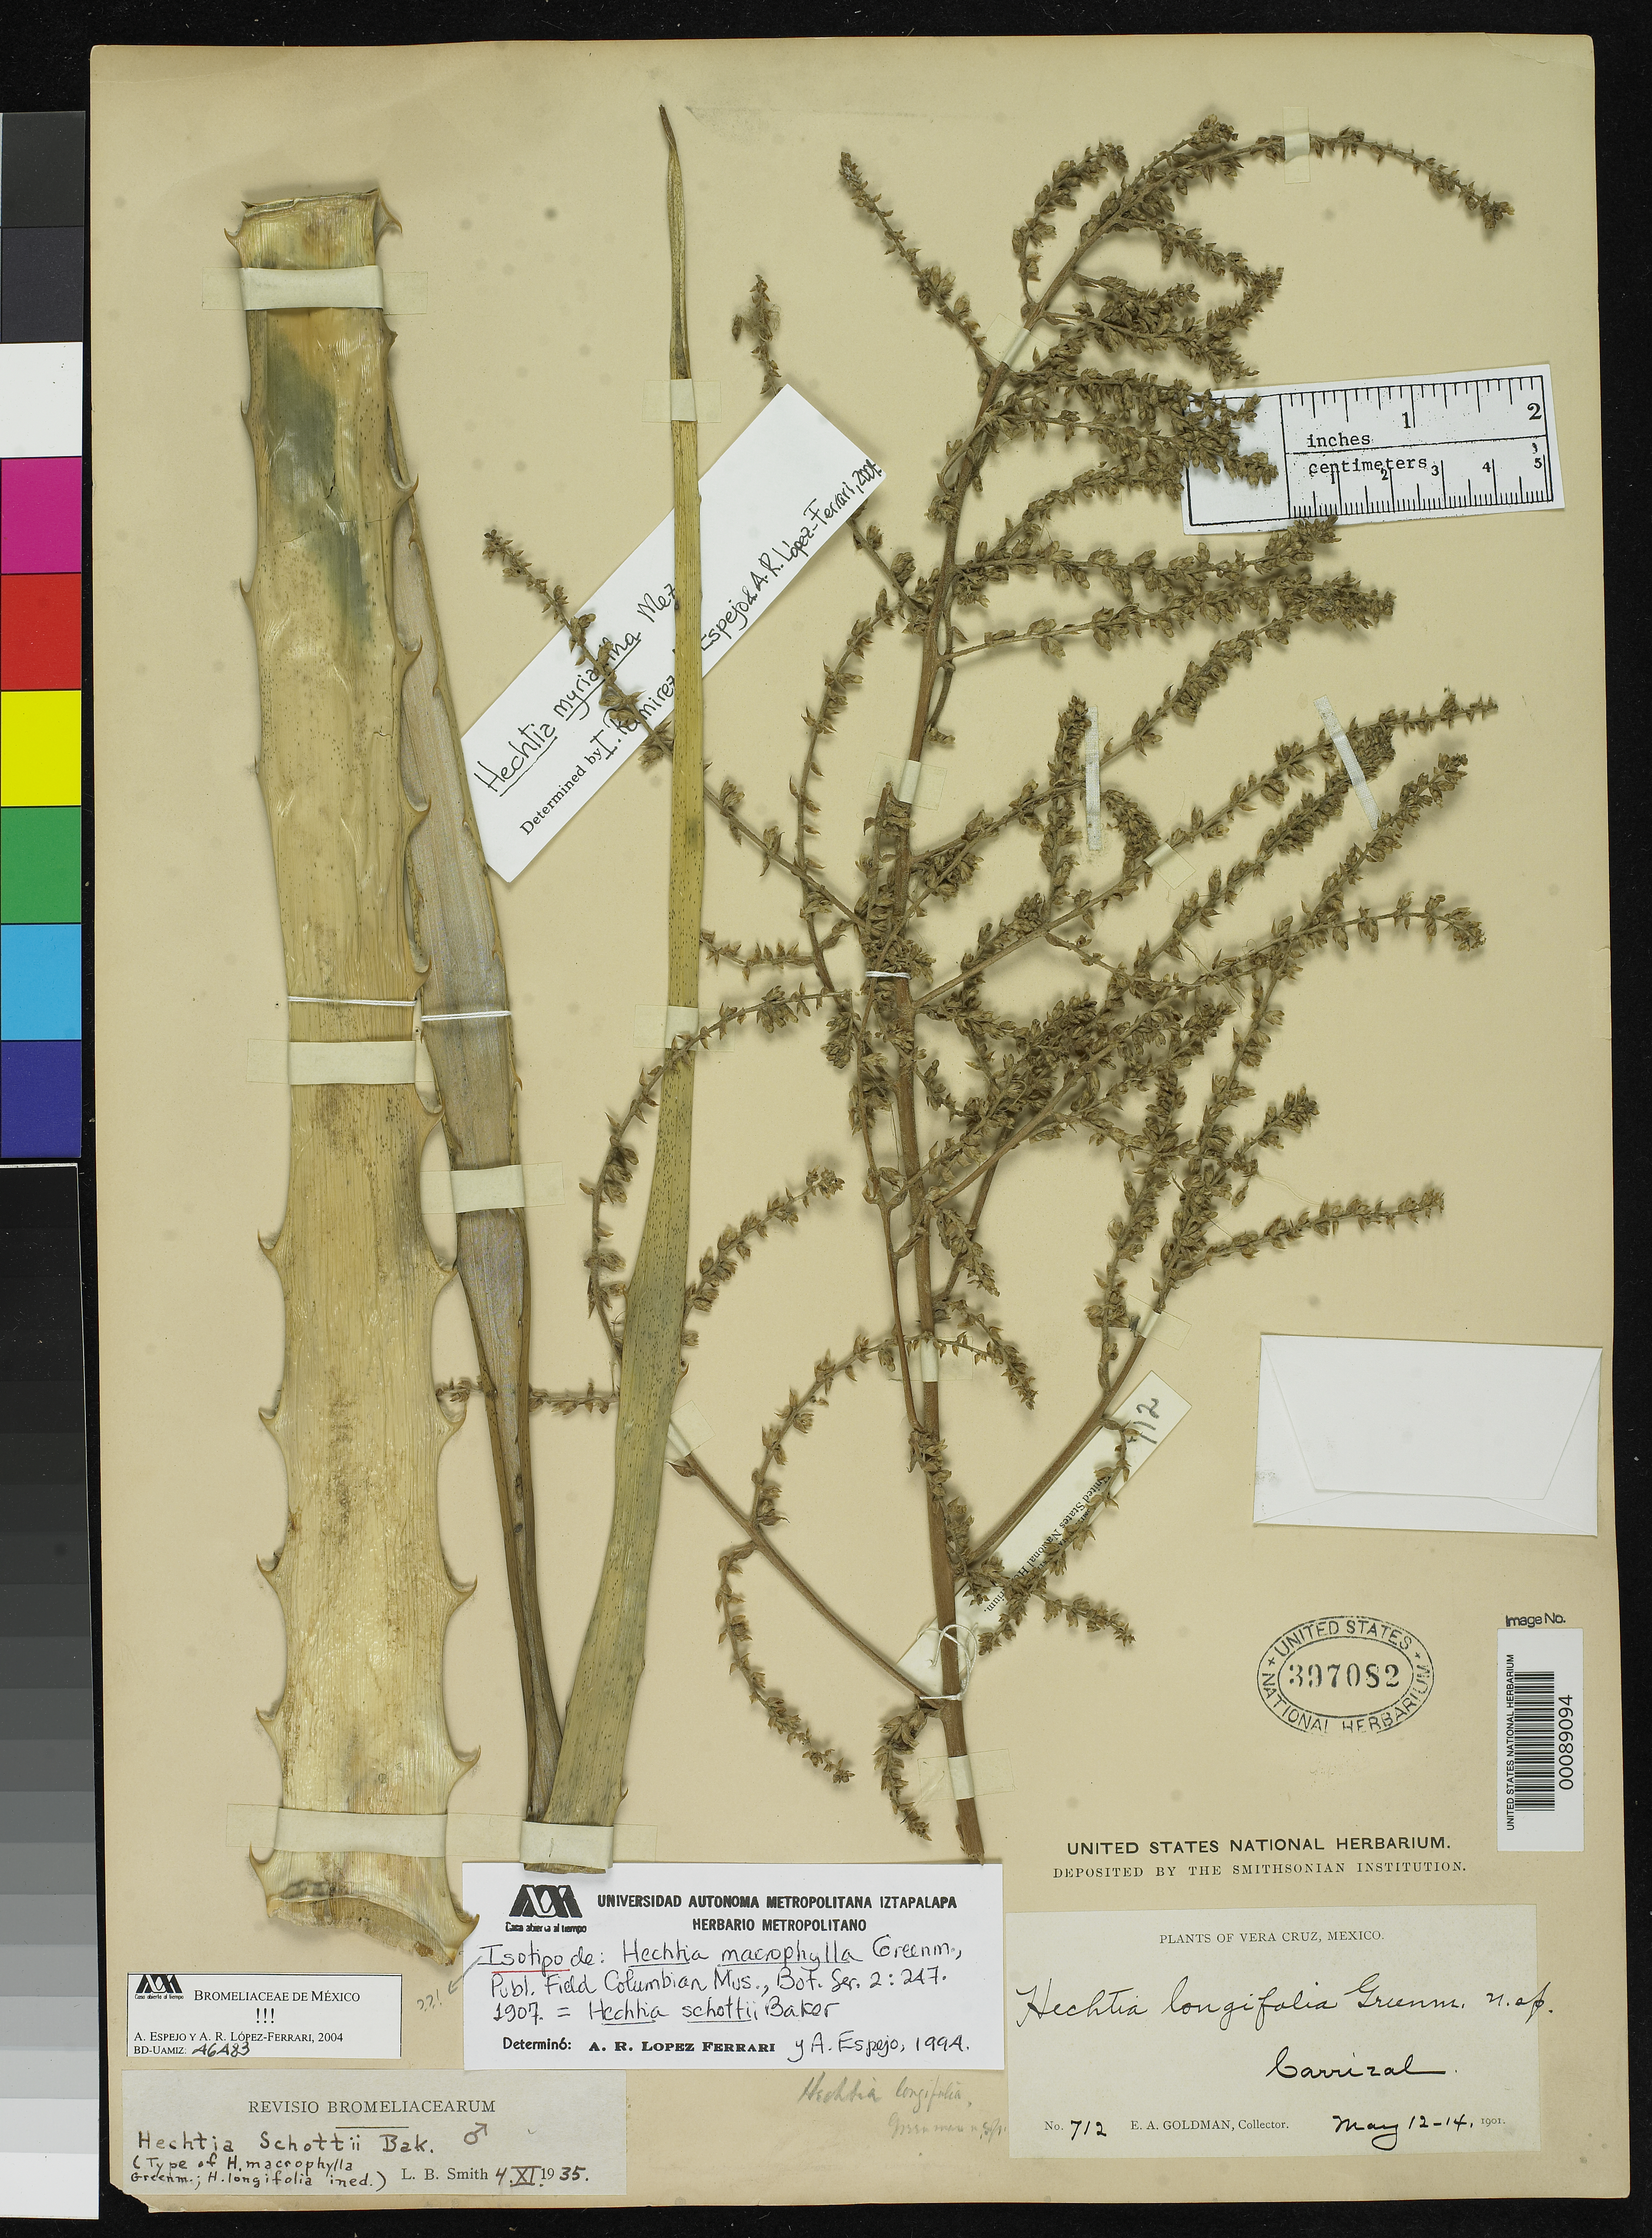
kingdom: Plantae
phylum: Tracheophyta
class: Liliopsida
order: Poales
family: Bromeliaceae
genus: Hechtia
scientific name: Hechtia macrophylla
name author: Greenm.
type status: Holotype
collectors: E. A. Goldman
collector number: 712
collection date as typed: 12 May 1901 to 14 May 1901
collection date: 1901-05-12/1901-05-14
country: Mexico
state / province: Veracruz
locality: Carrizal.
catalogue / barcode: US 397082